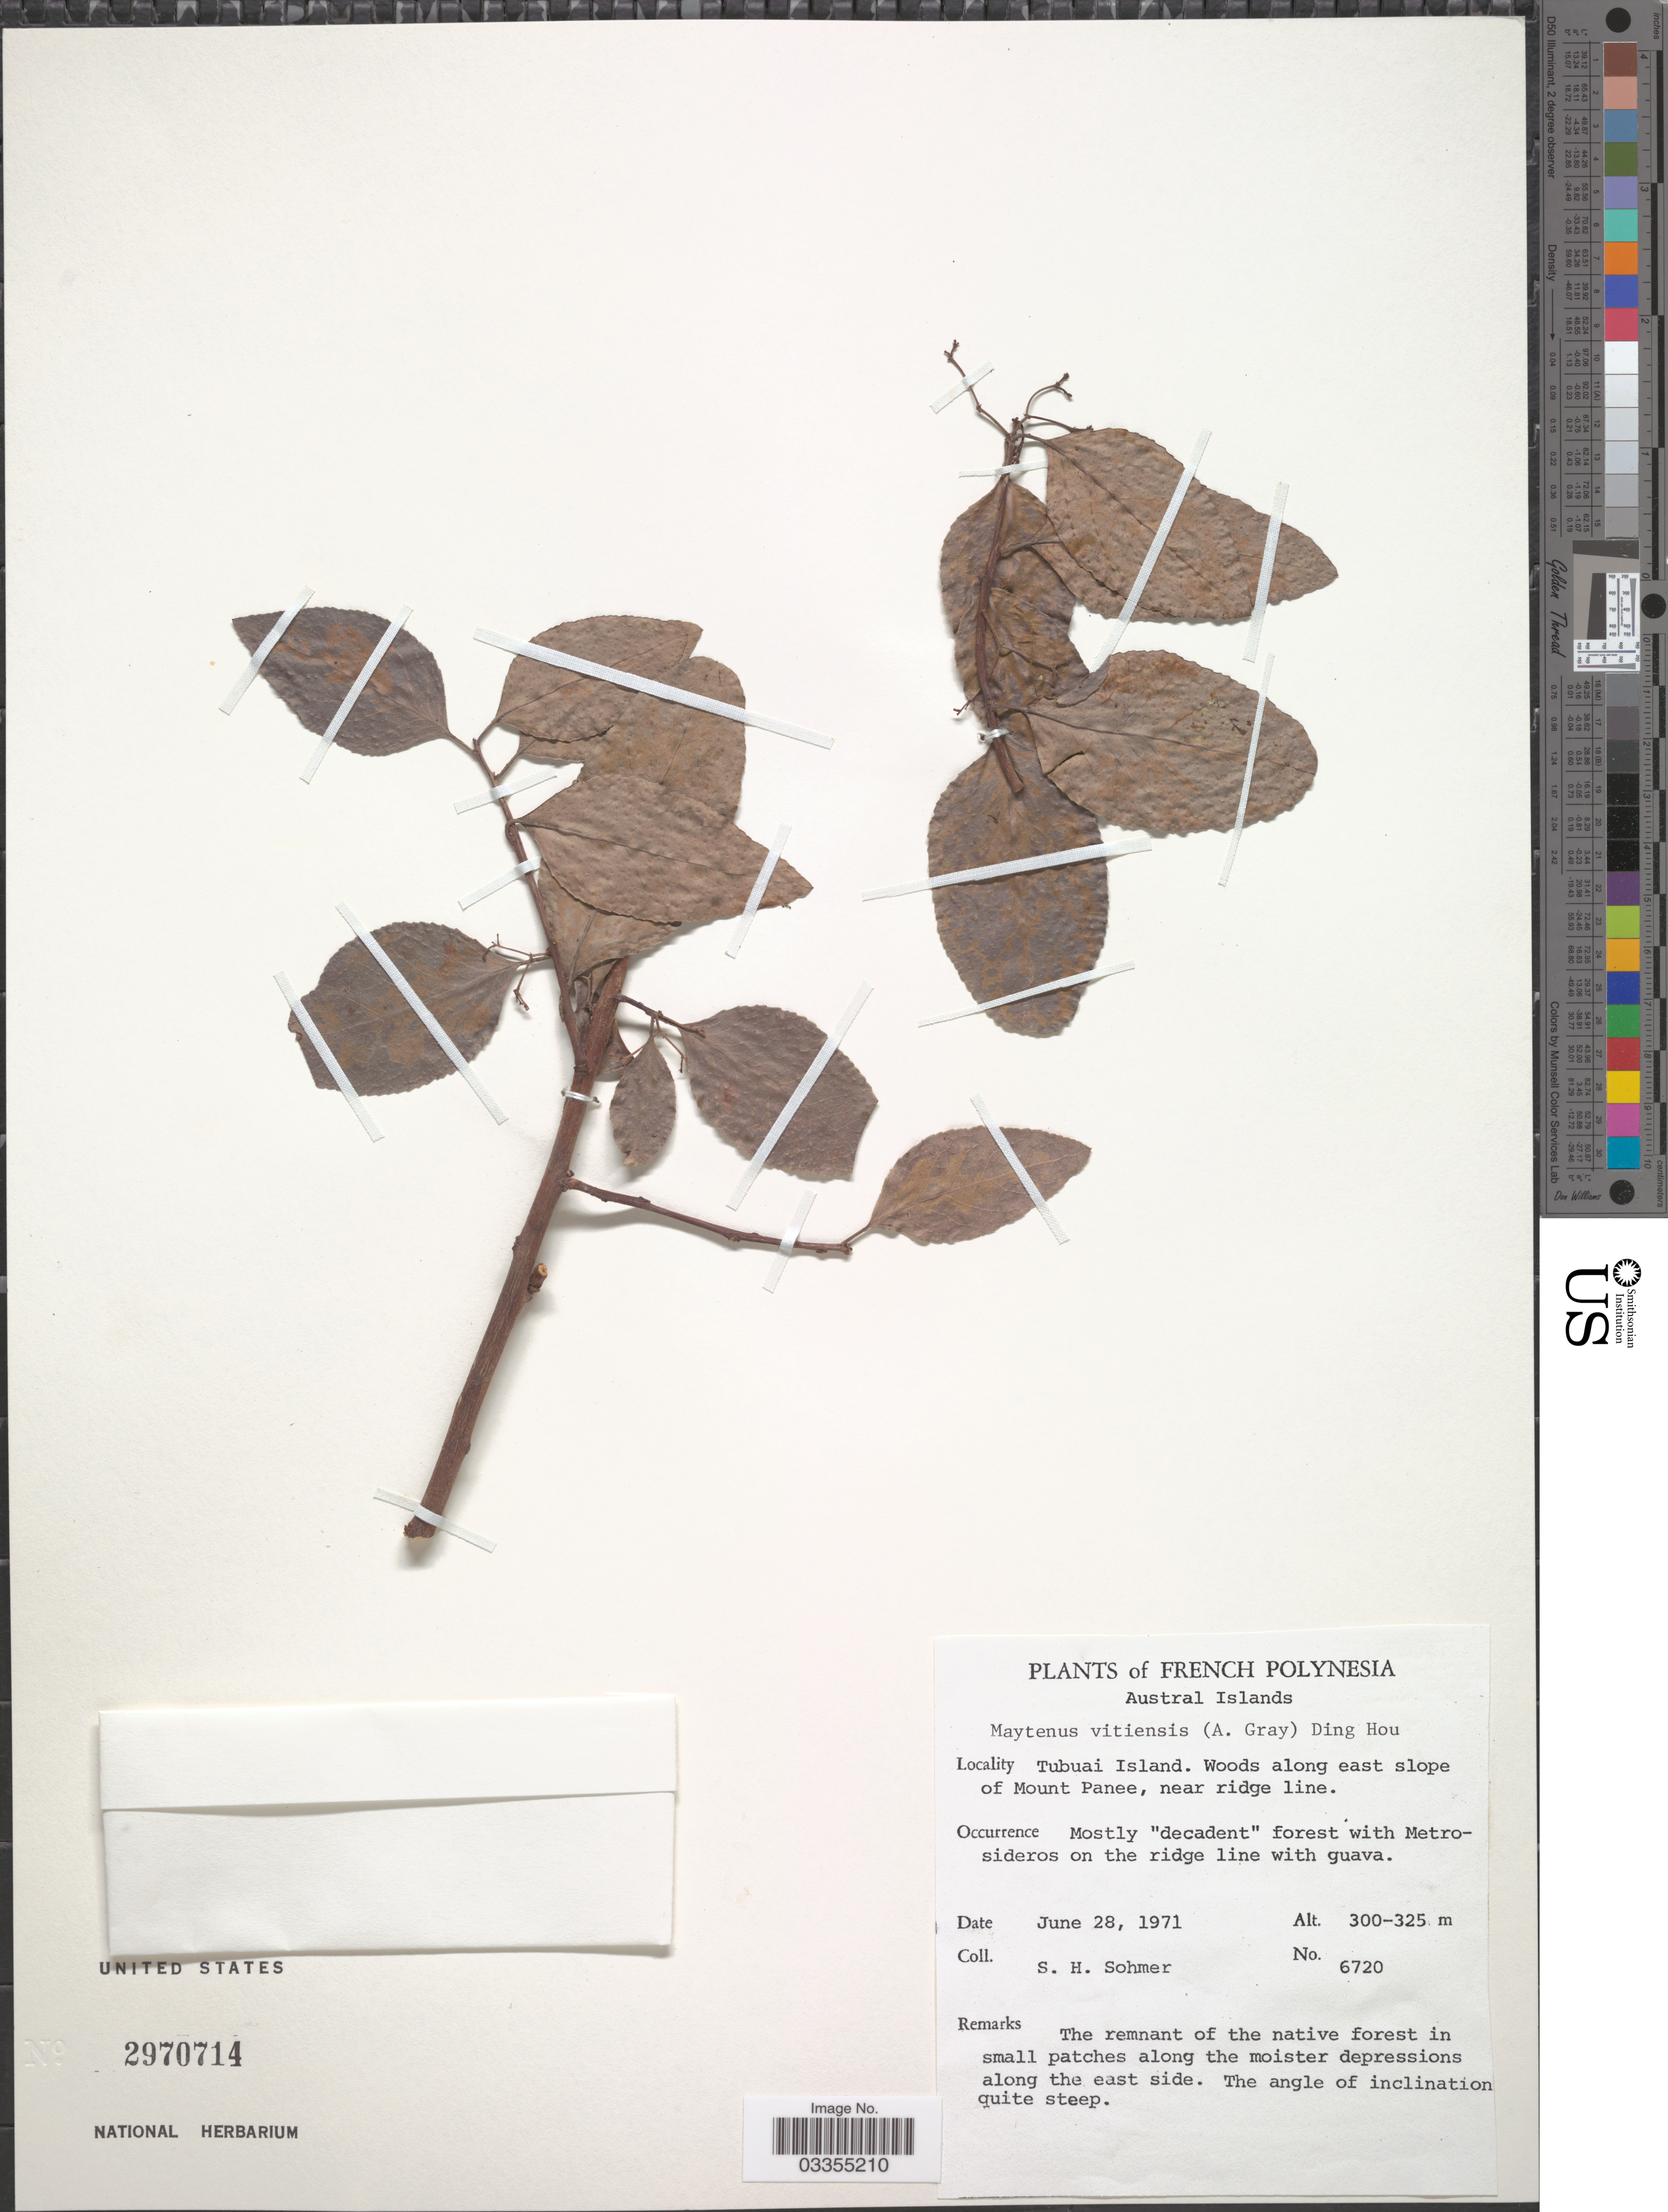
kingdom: Plantae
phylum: Tracheophyta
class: Magnoliopsida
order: Celastrales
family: Celastraceae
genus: Gymnosporia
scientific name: Gymnosporia vitiensis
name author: Seem.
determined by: Wagner, W. L., (BOT), Smithsonian Institution - National Museum of Natural History (UNITED STATES)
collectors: S. H. Sohmer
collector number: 6720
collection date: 1971-06-28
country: French Polynesia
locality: Austral Islands. Tubuai Island. Woods along east slope of Mount Panee, near ridge line.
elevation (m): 300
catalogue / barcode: US 2970714